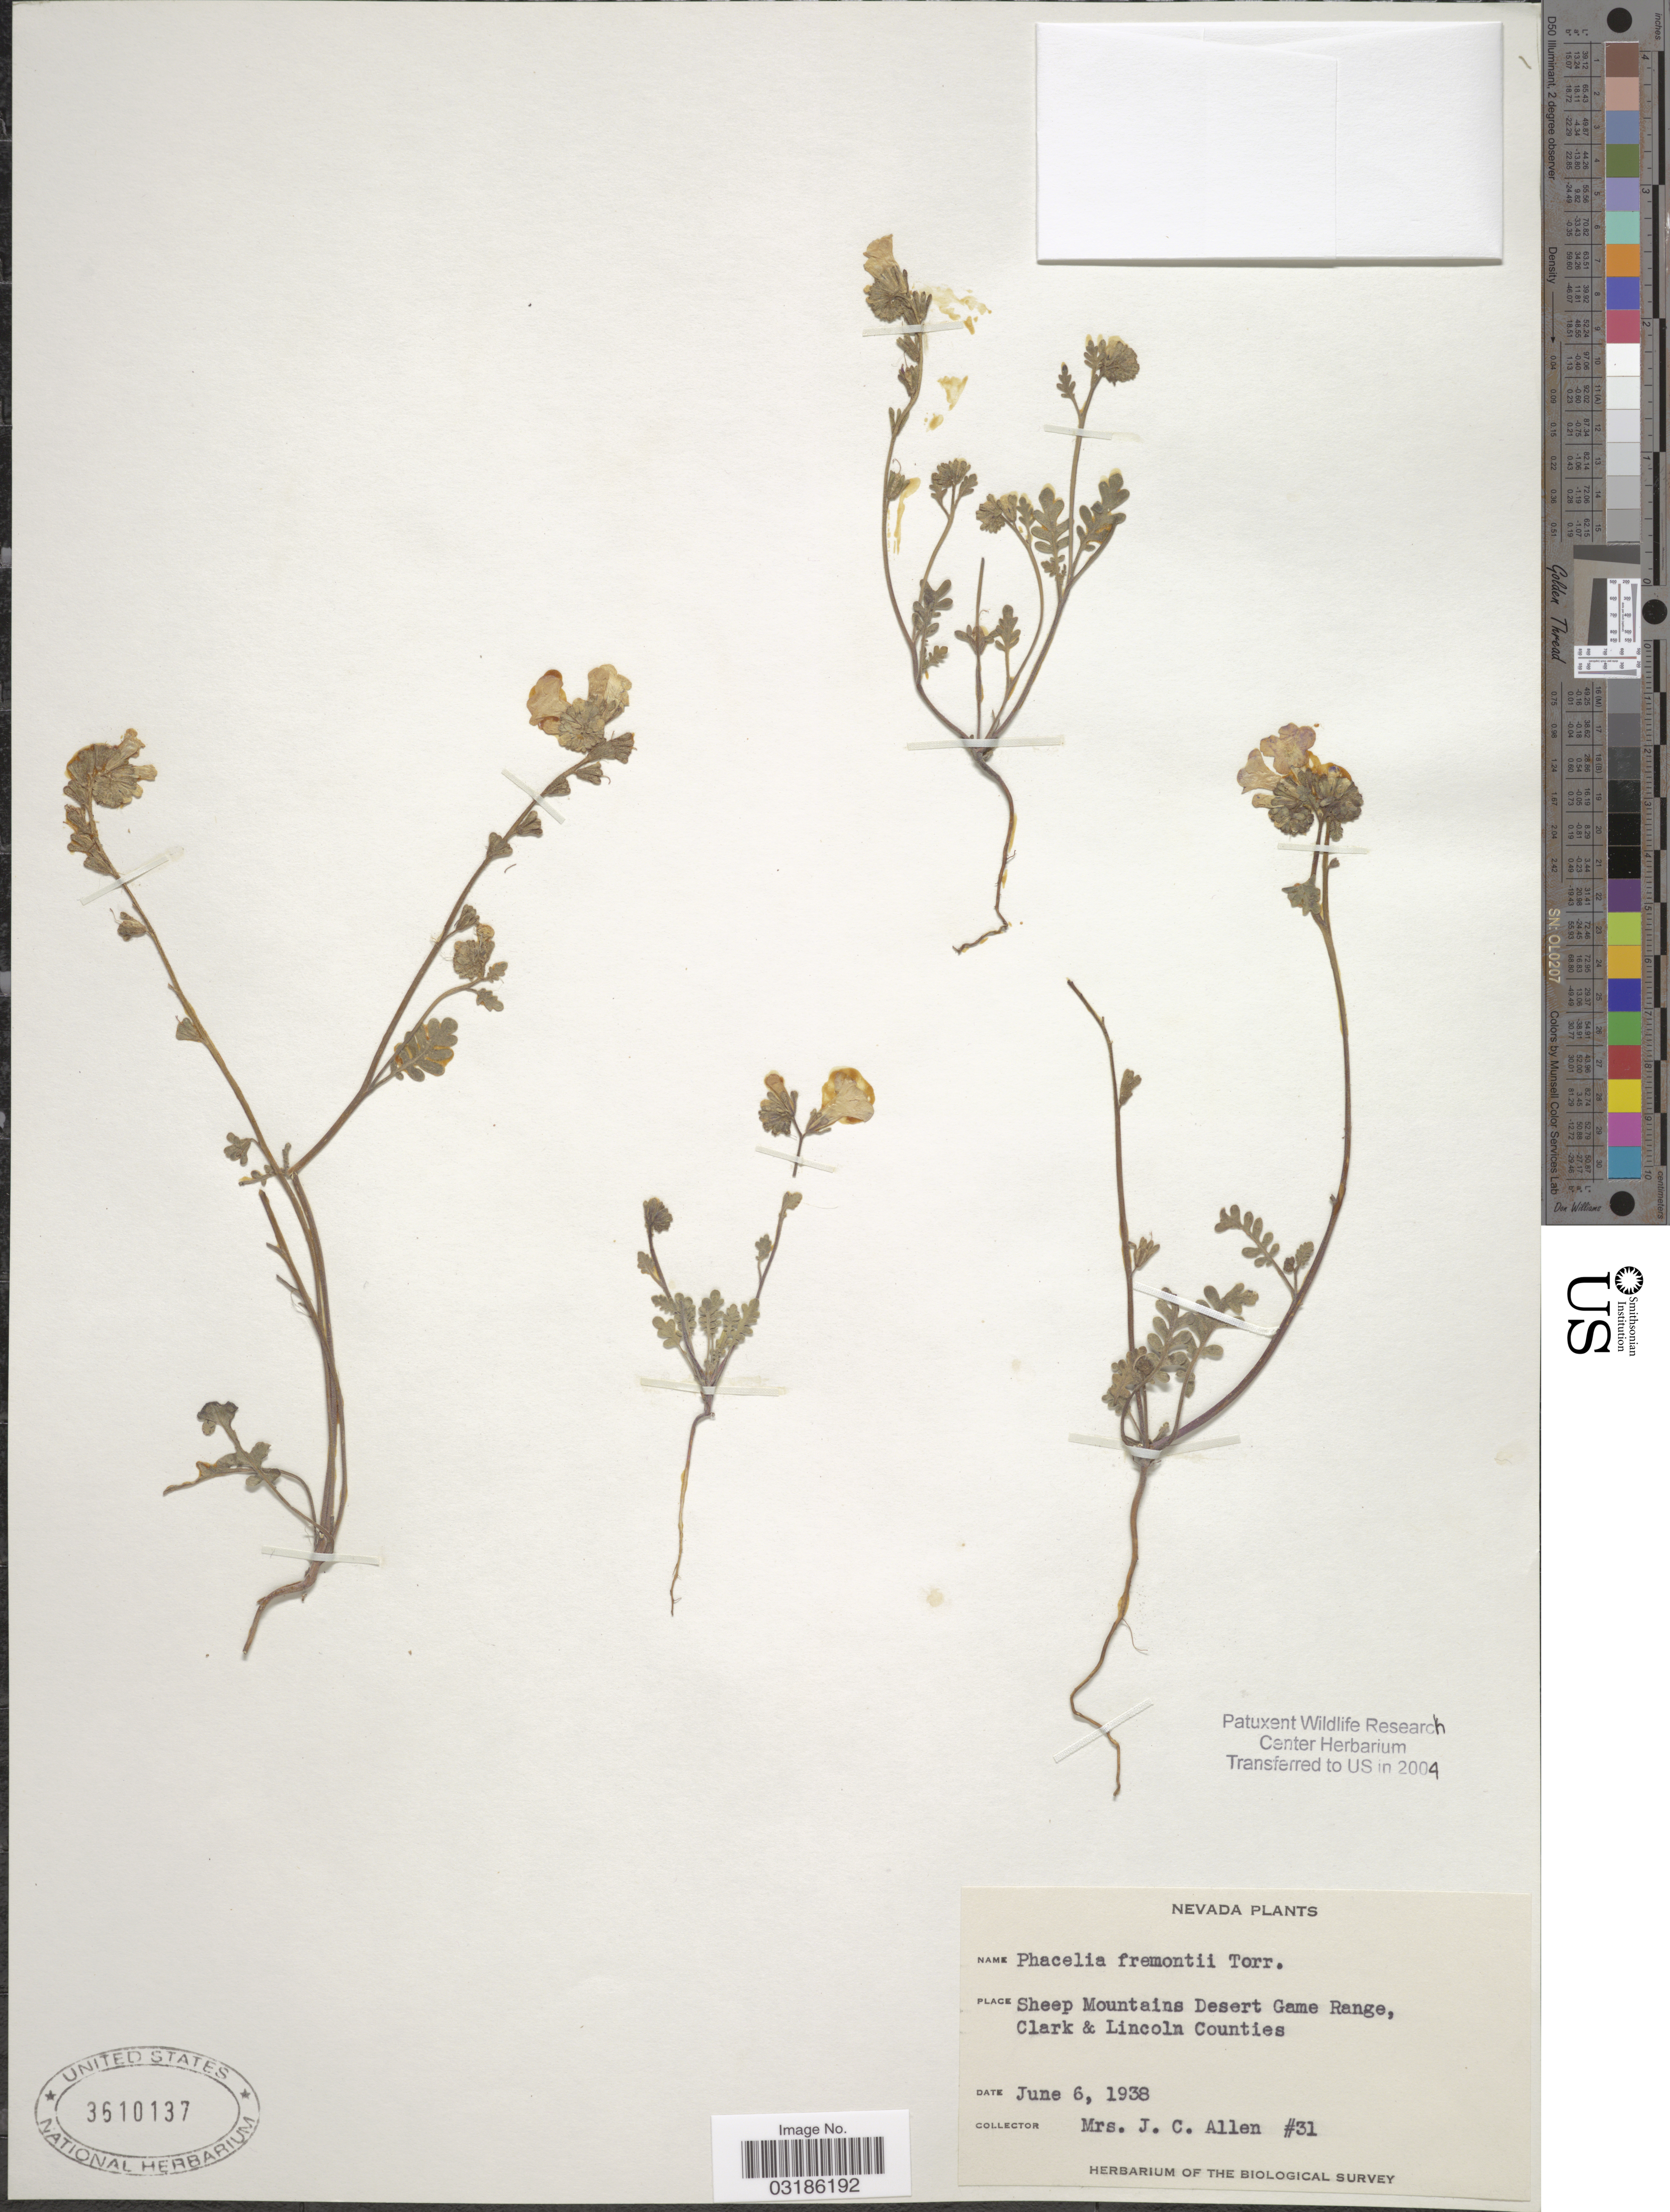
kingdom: Plantae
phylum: Tracheophyta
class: Magnoliopsida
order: Boraginales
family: Hydrophyllaceae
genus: Phacelia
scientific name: Phacelia fremontii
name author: Torr.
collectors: Mrs. J. C. Allen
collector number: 31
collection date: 1938-06-06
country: United States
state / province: Nevada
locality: Sheep Mountains Desert Game Range, Clark & Lincoln Counties.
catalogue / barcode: US 3610137